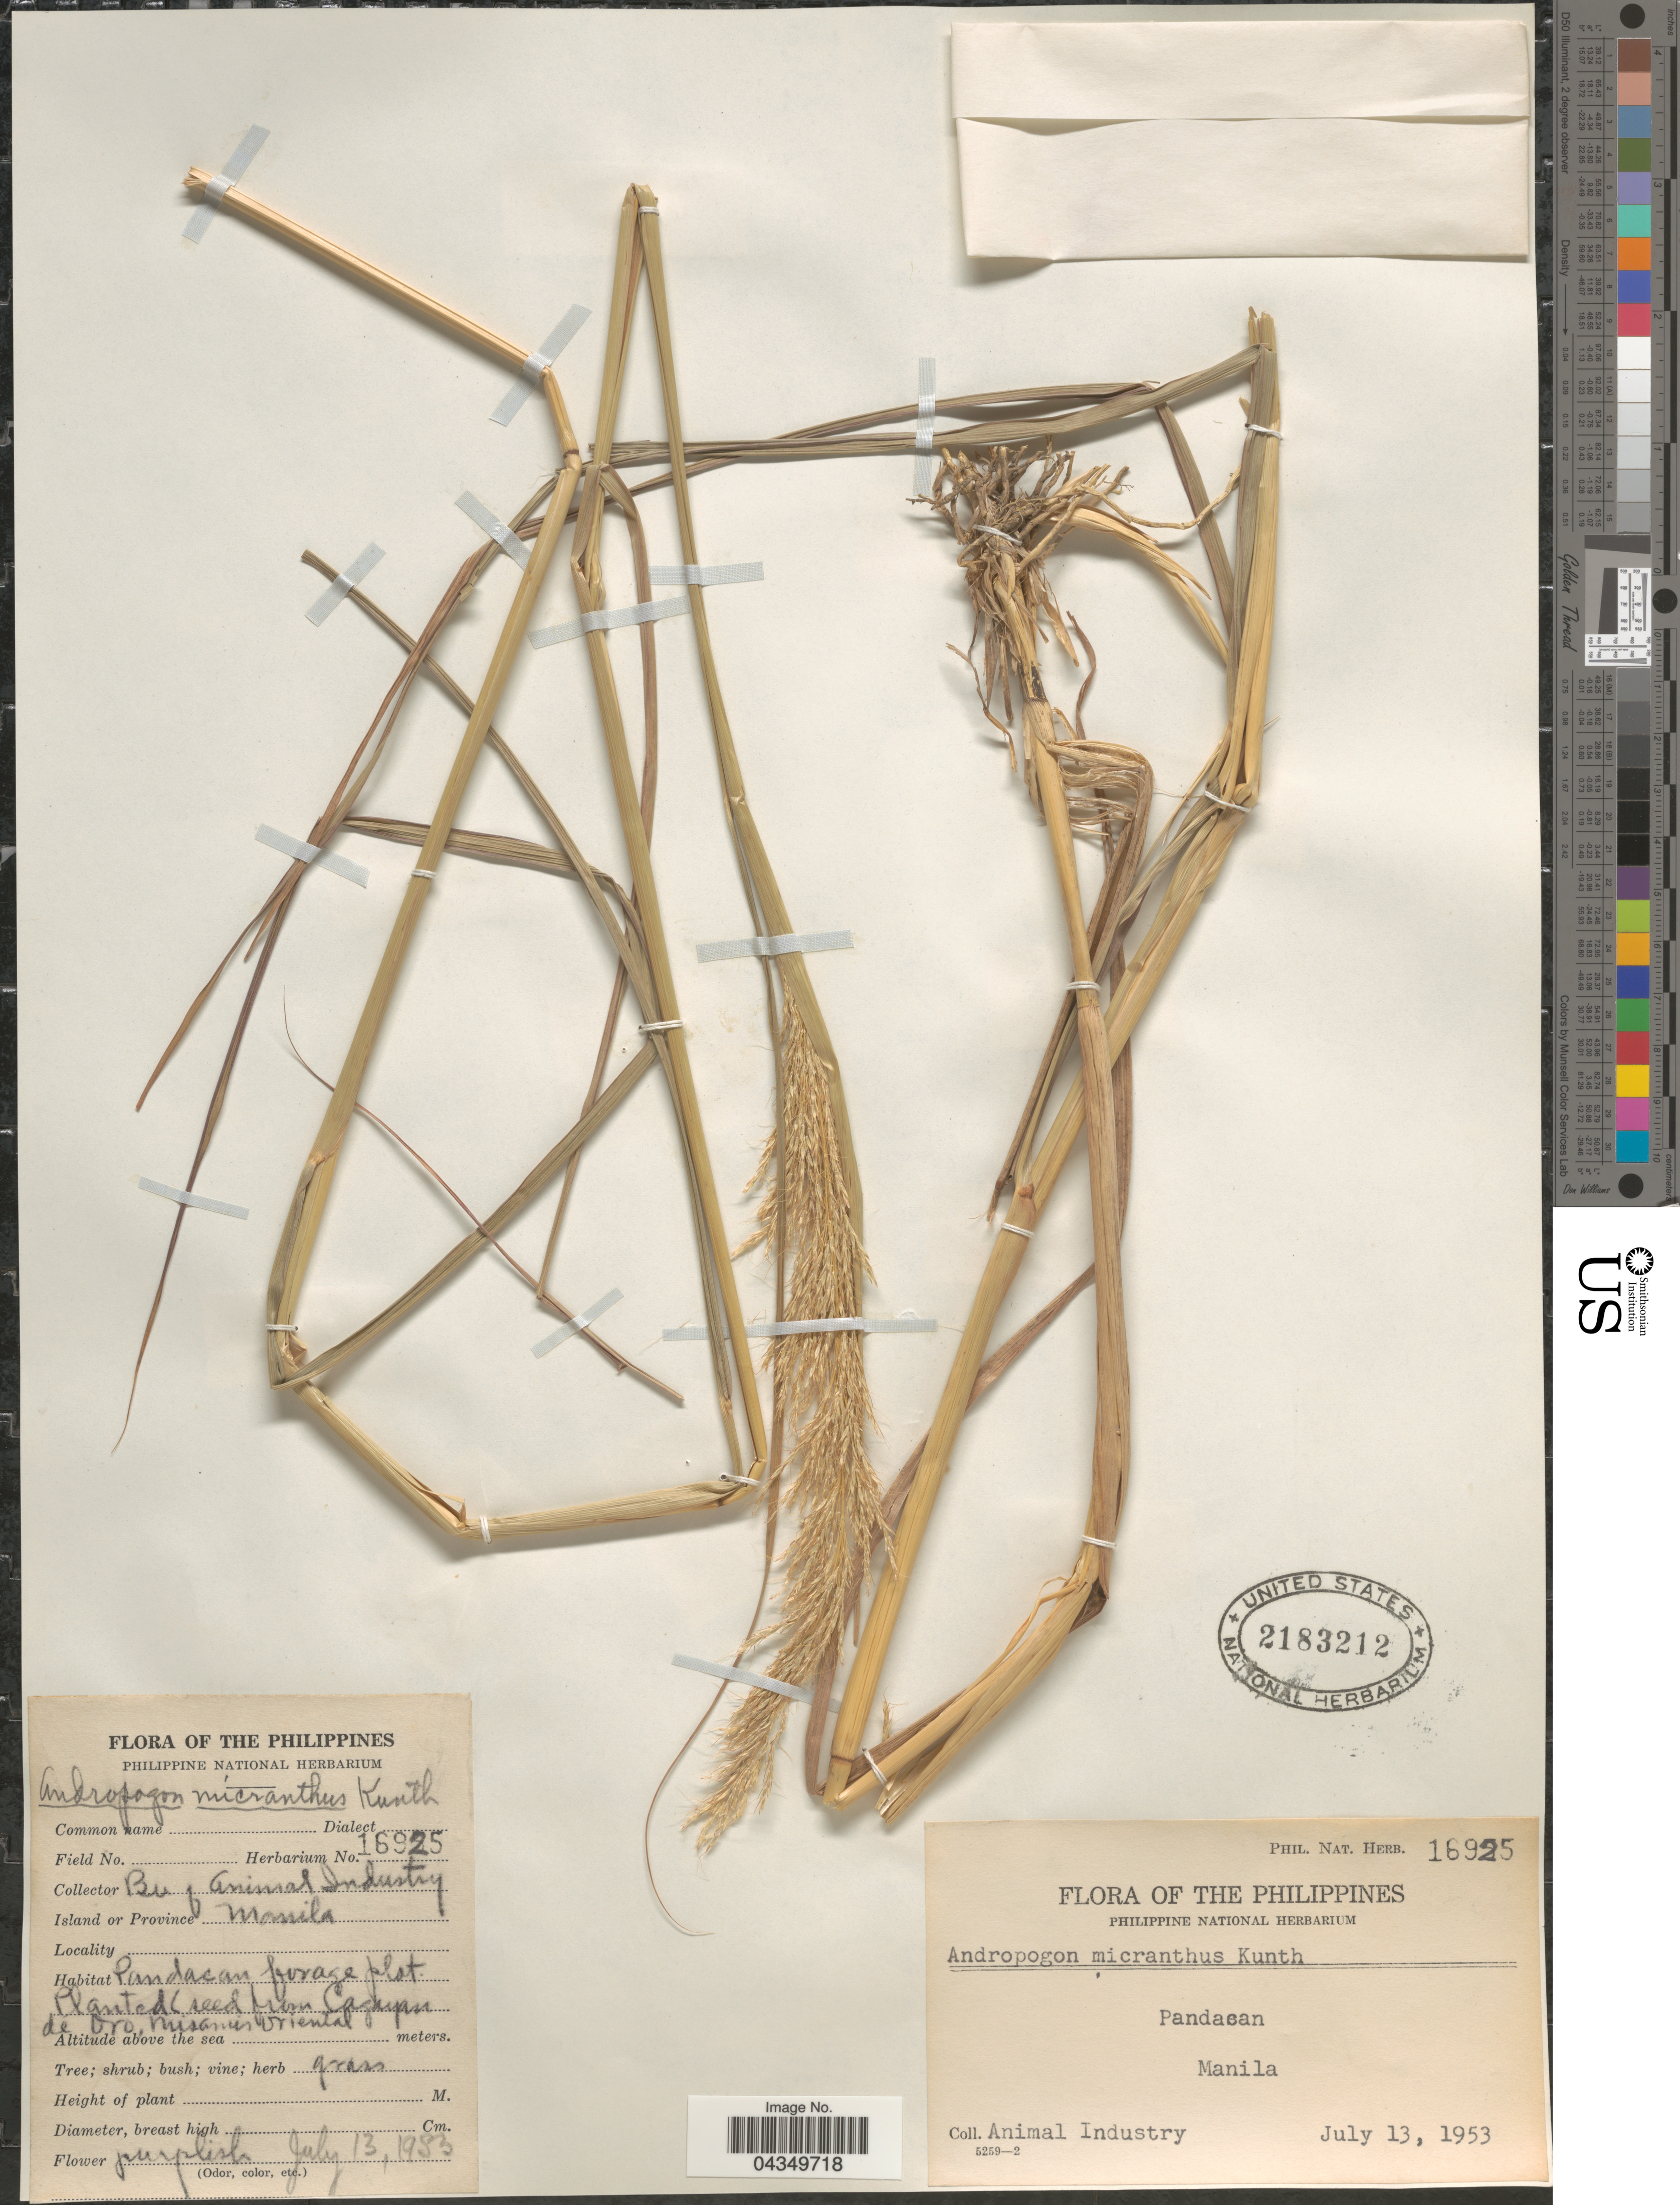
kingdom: Plantae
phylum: Tracheophyta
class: Liliopsida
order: Poales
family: Poaceae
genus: Capillipedium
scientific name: Capillipedium parviflorum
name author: (R. Br.) Stapf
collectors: Animal Industry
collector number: Phil. Nat. Herb. 16925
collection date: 1953-07-13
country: Philippines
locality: Island or Province Manila. Pandacan forage plot. Pandacan.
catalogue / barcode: US 2183212